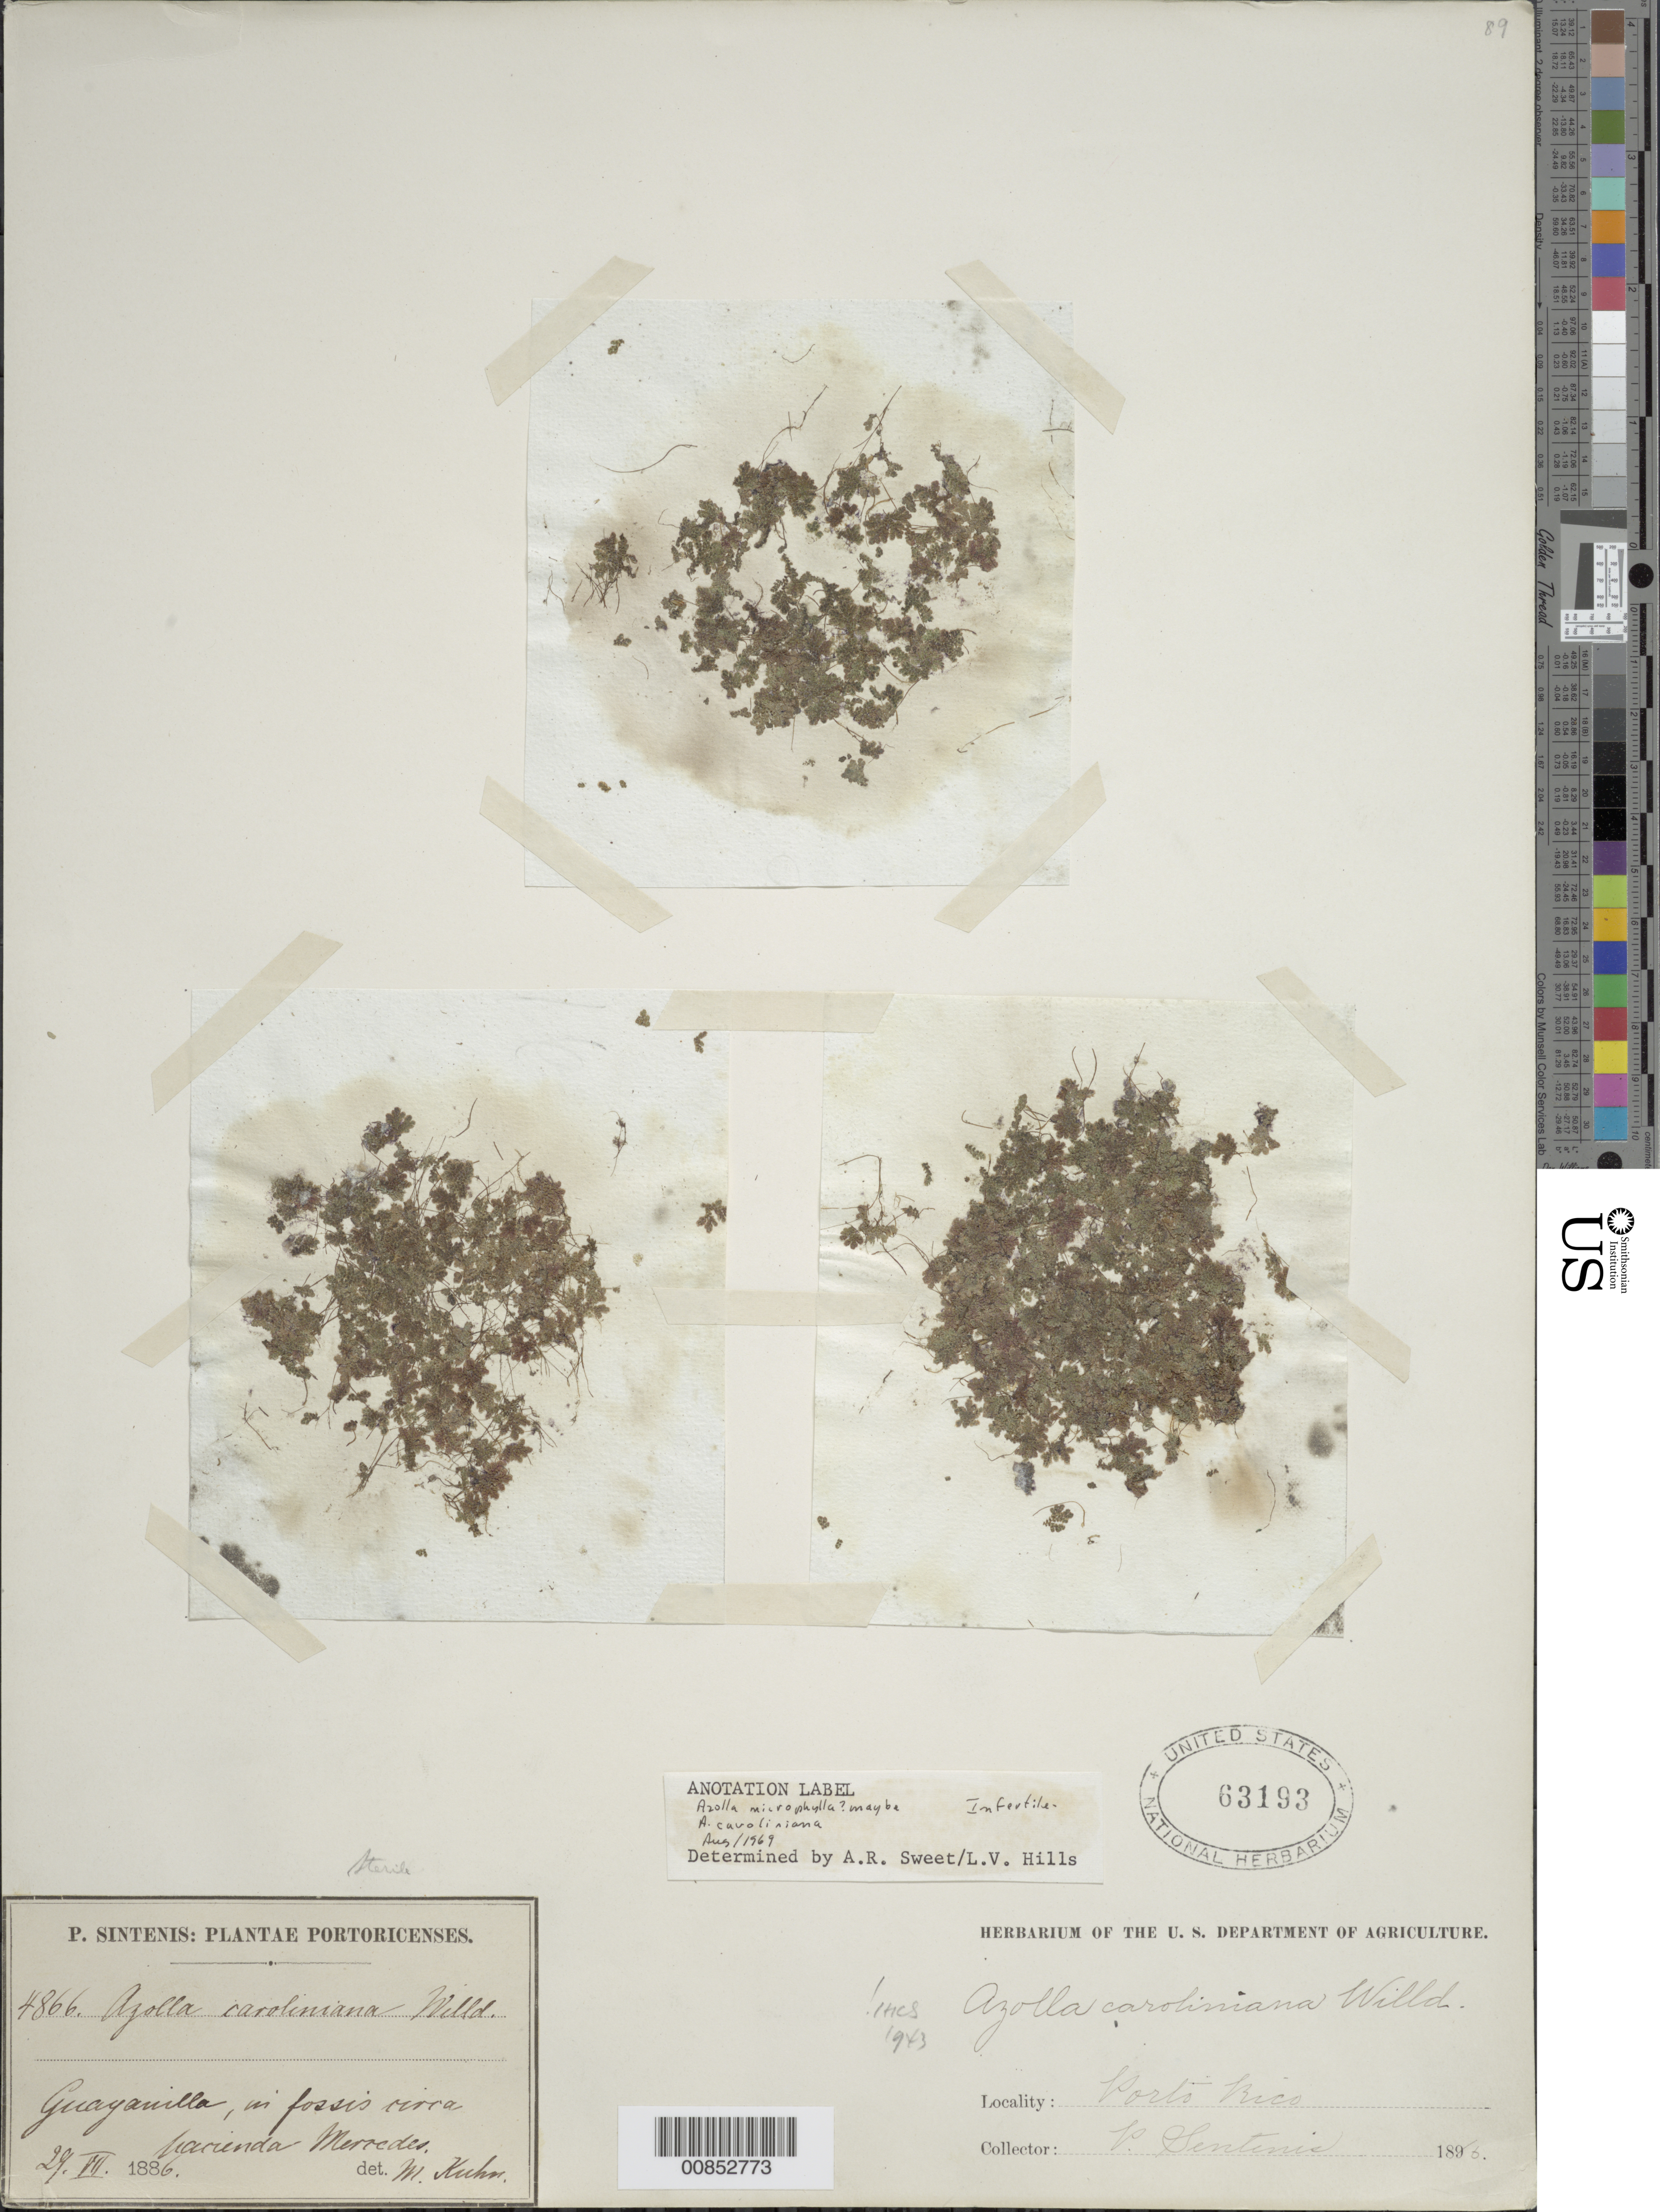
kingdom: Plantae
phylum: Tracheophyta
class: Polypodiopsida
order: Salviniales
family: Salviniaceae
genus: Azolla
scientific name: Azolla caroliniana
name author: Willd.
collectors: P. Sintenis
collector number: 4866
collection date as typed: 29 Jul 1886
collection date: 1886-07-29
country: Puerto Rico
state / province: Guayanilla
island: Puerto Rico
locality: Guayanilla, hacienda Meredes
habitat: In fossis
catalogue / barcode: US 63193